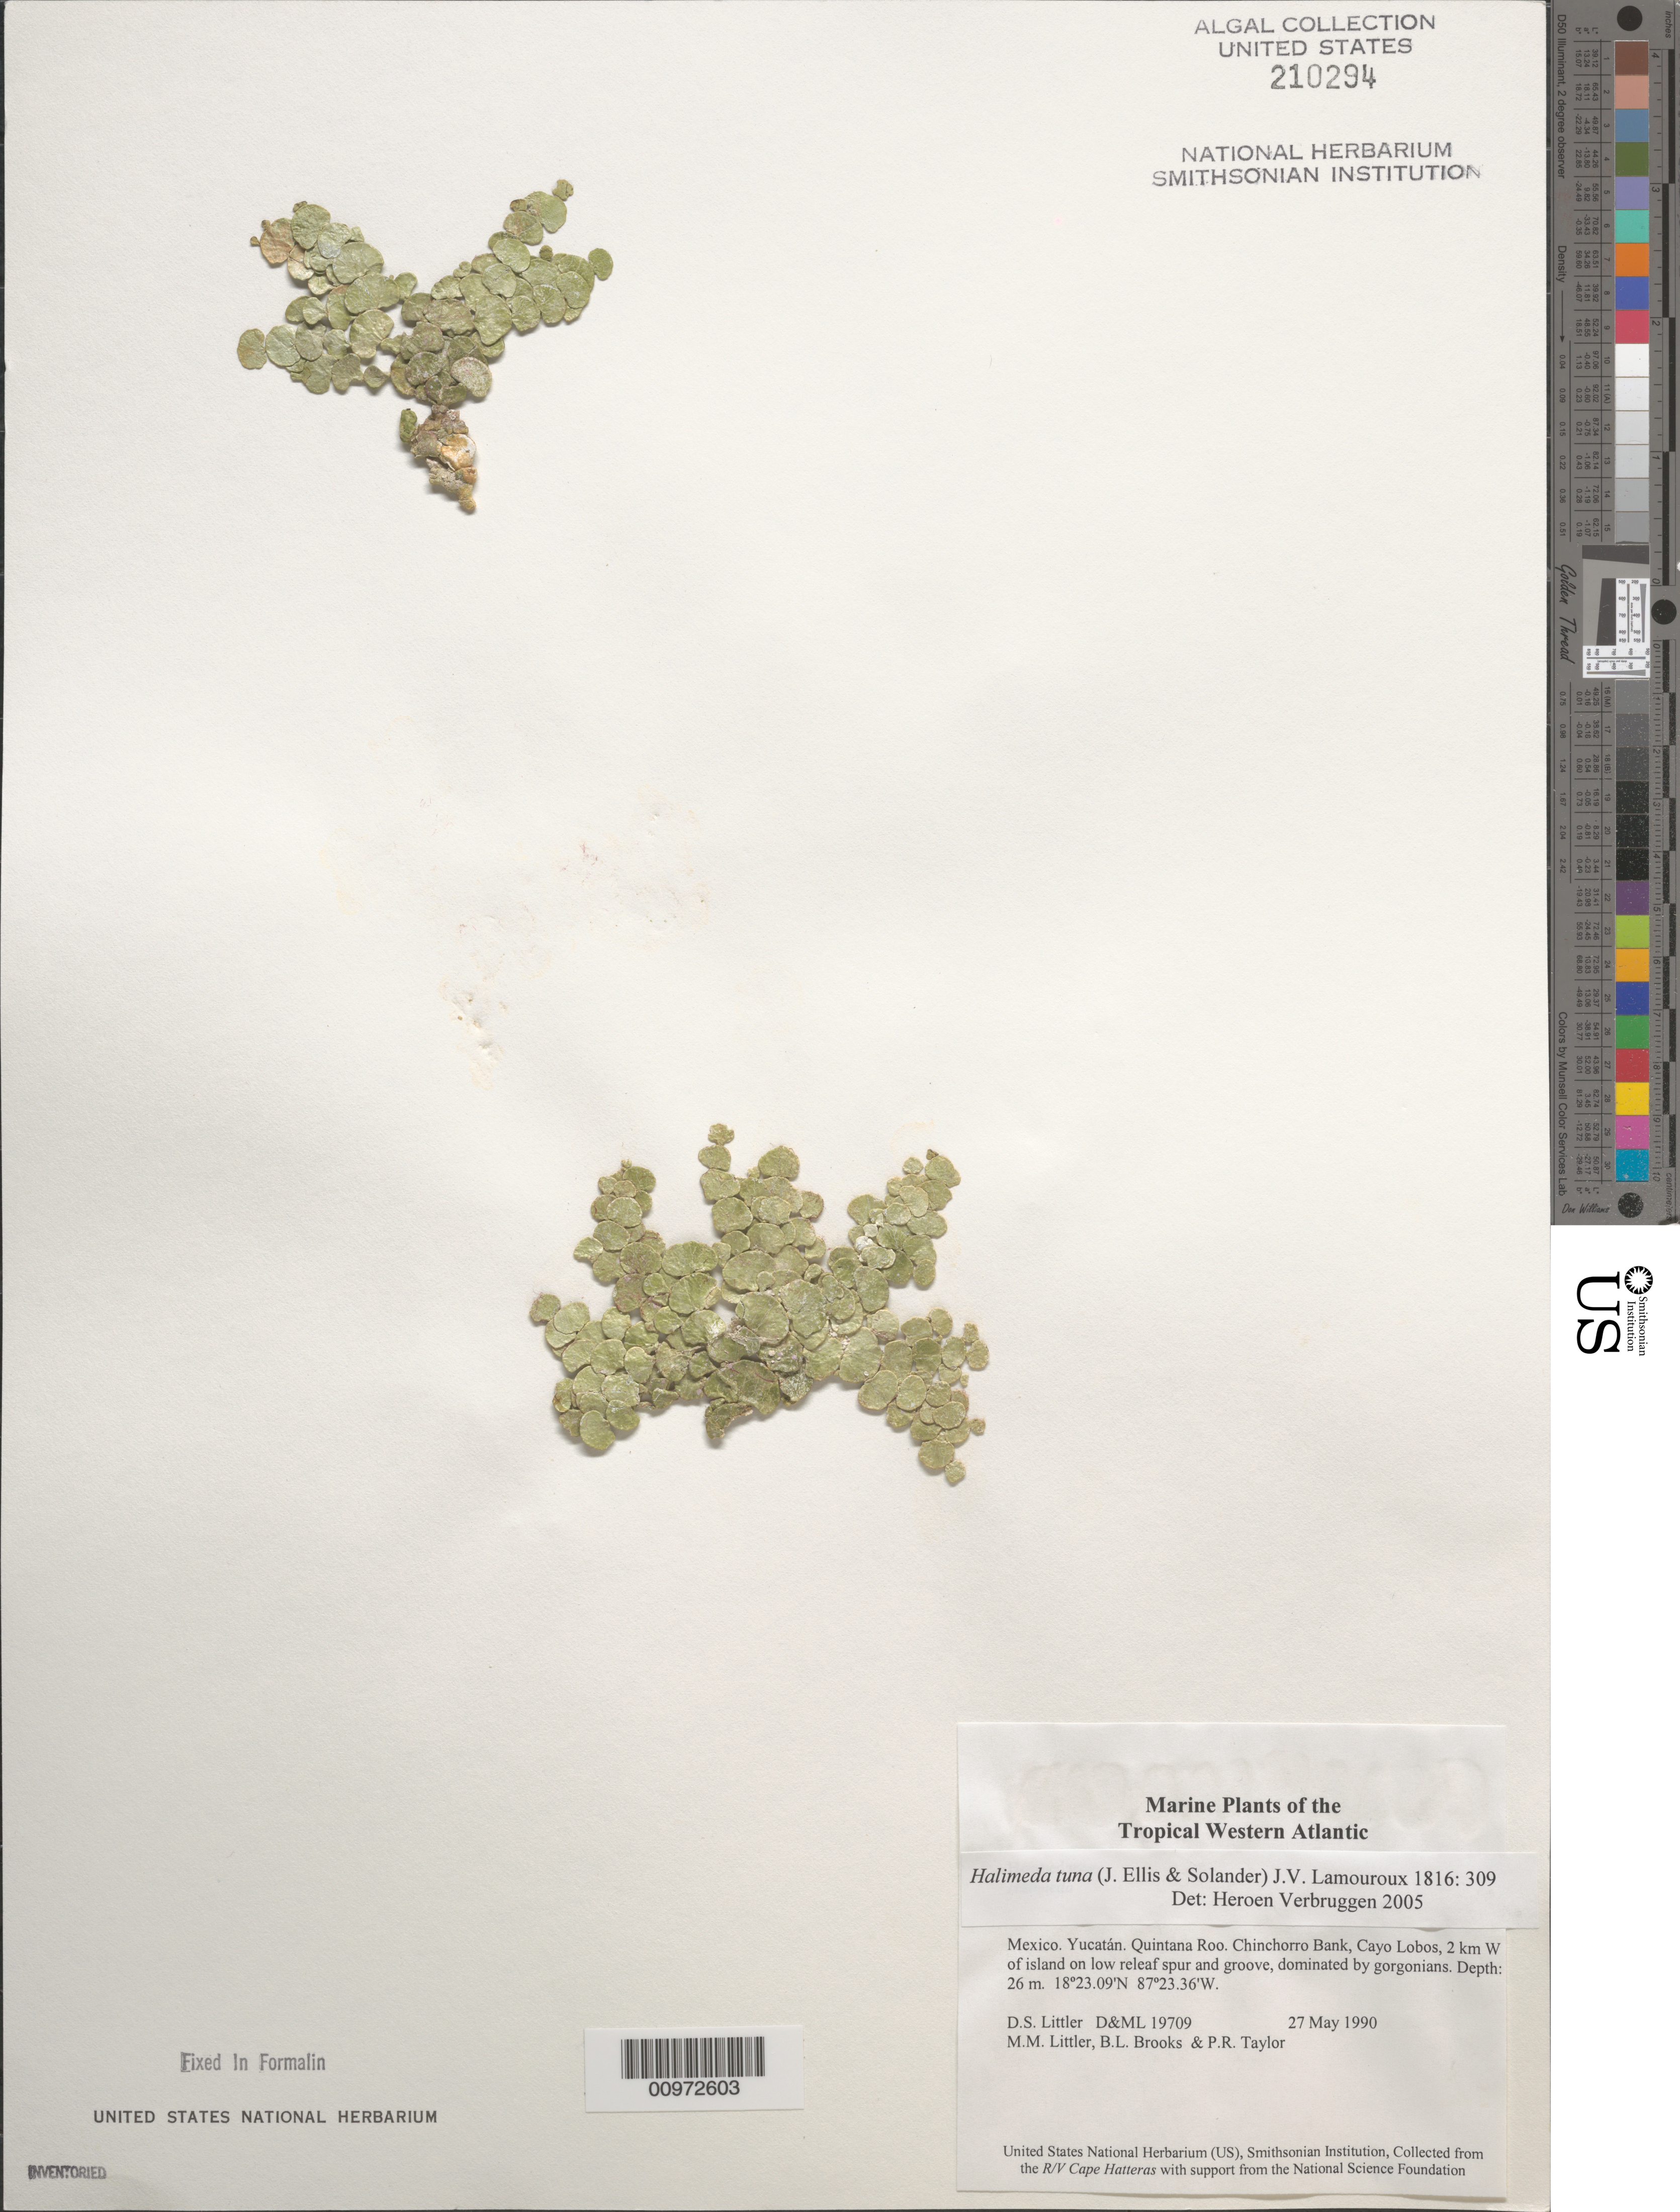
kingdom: Plantae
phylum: Chlorophyta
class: Ulvophyceae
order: Bryopsidales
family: Halimedaceae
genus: Halimeda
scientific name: Halimeda tuna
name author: (J. Ellis & Sol.) J.V.Lamouroux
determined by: Verbruggen, H.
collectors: D. S. Littler, M. M. Littler, B. Brooks & P. R. Taylor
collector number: D&ML 19709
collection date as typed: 27 May 1990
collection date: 1990-05-27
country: Mexico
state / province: Quintana Roo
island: Cayo Lobos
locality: Chinchorro Bank, 2 km west of island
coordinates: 18 23.09'N, 87 23.36'W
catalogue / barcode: US 210294